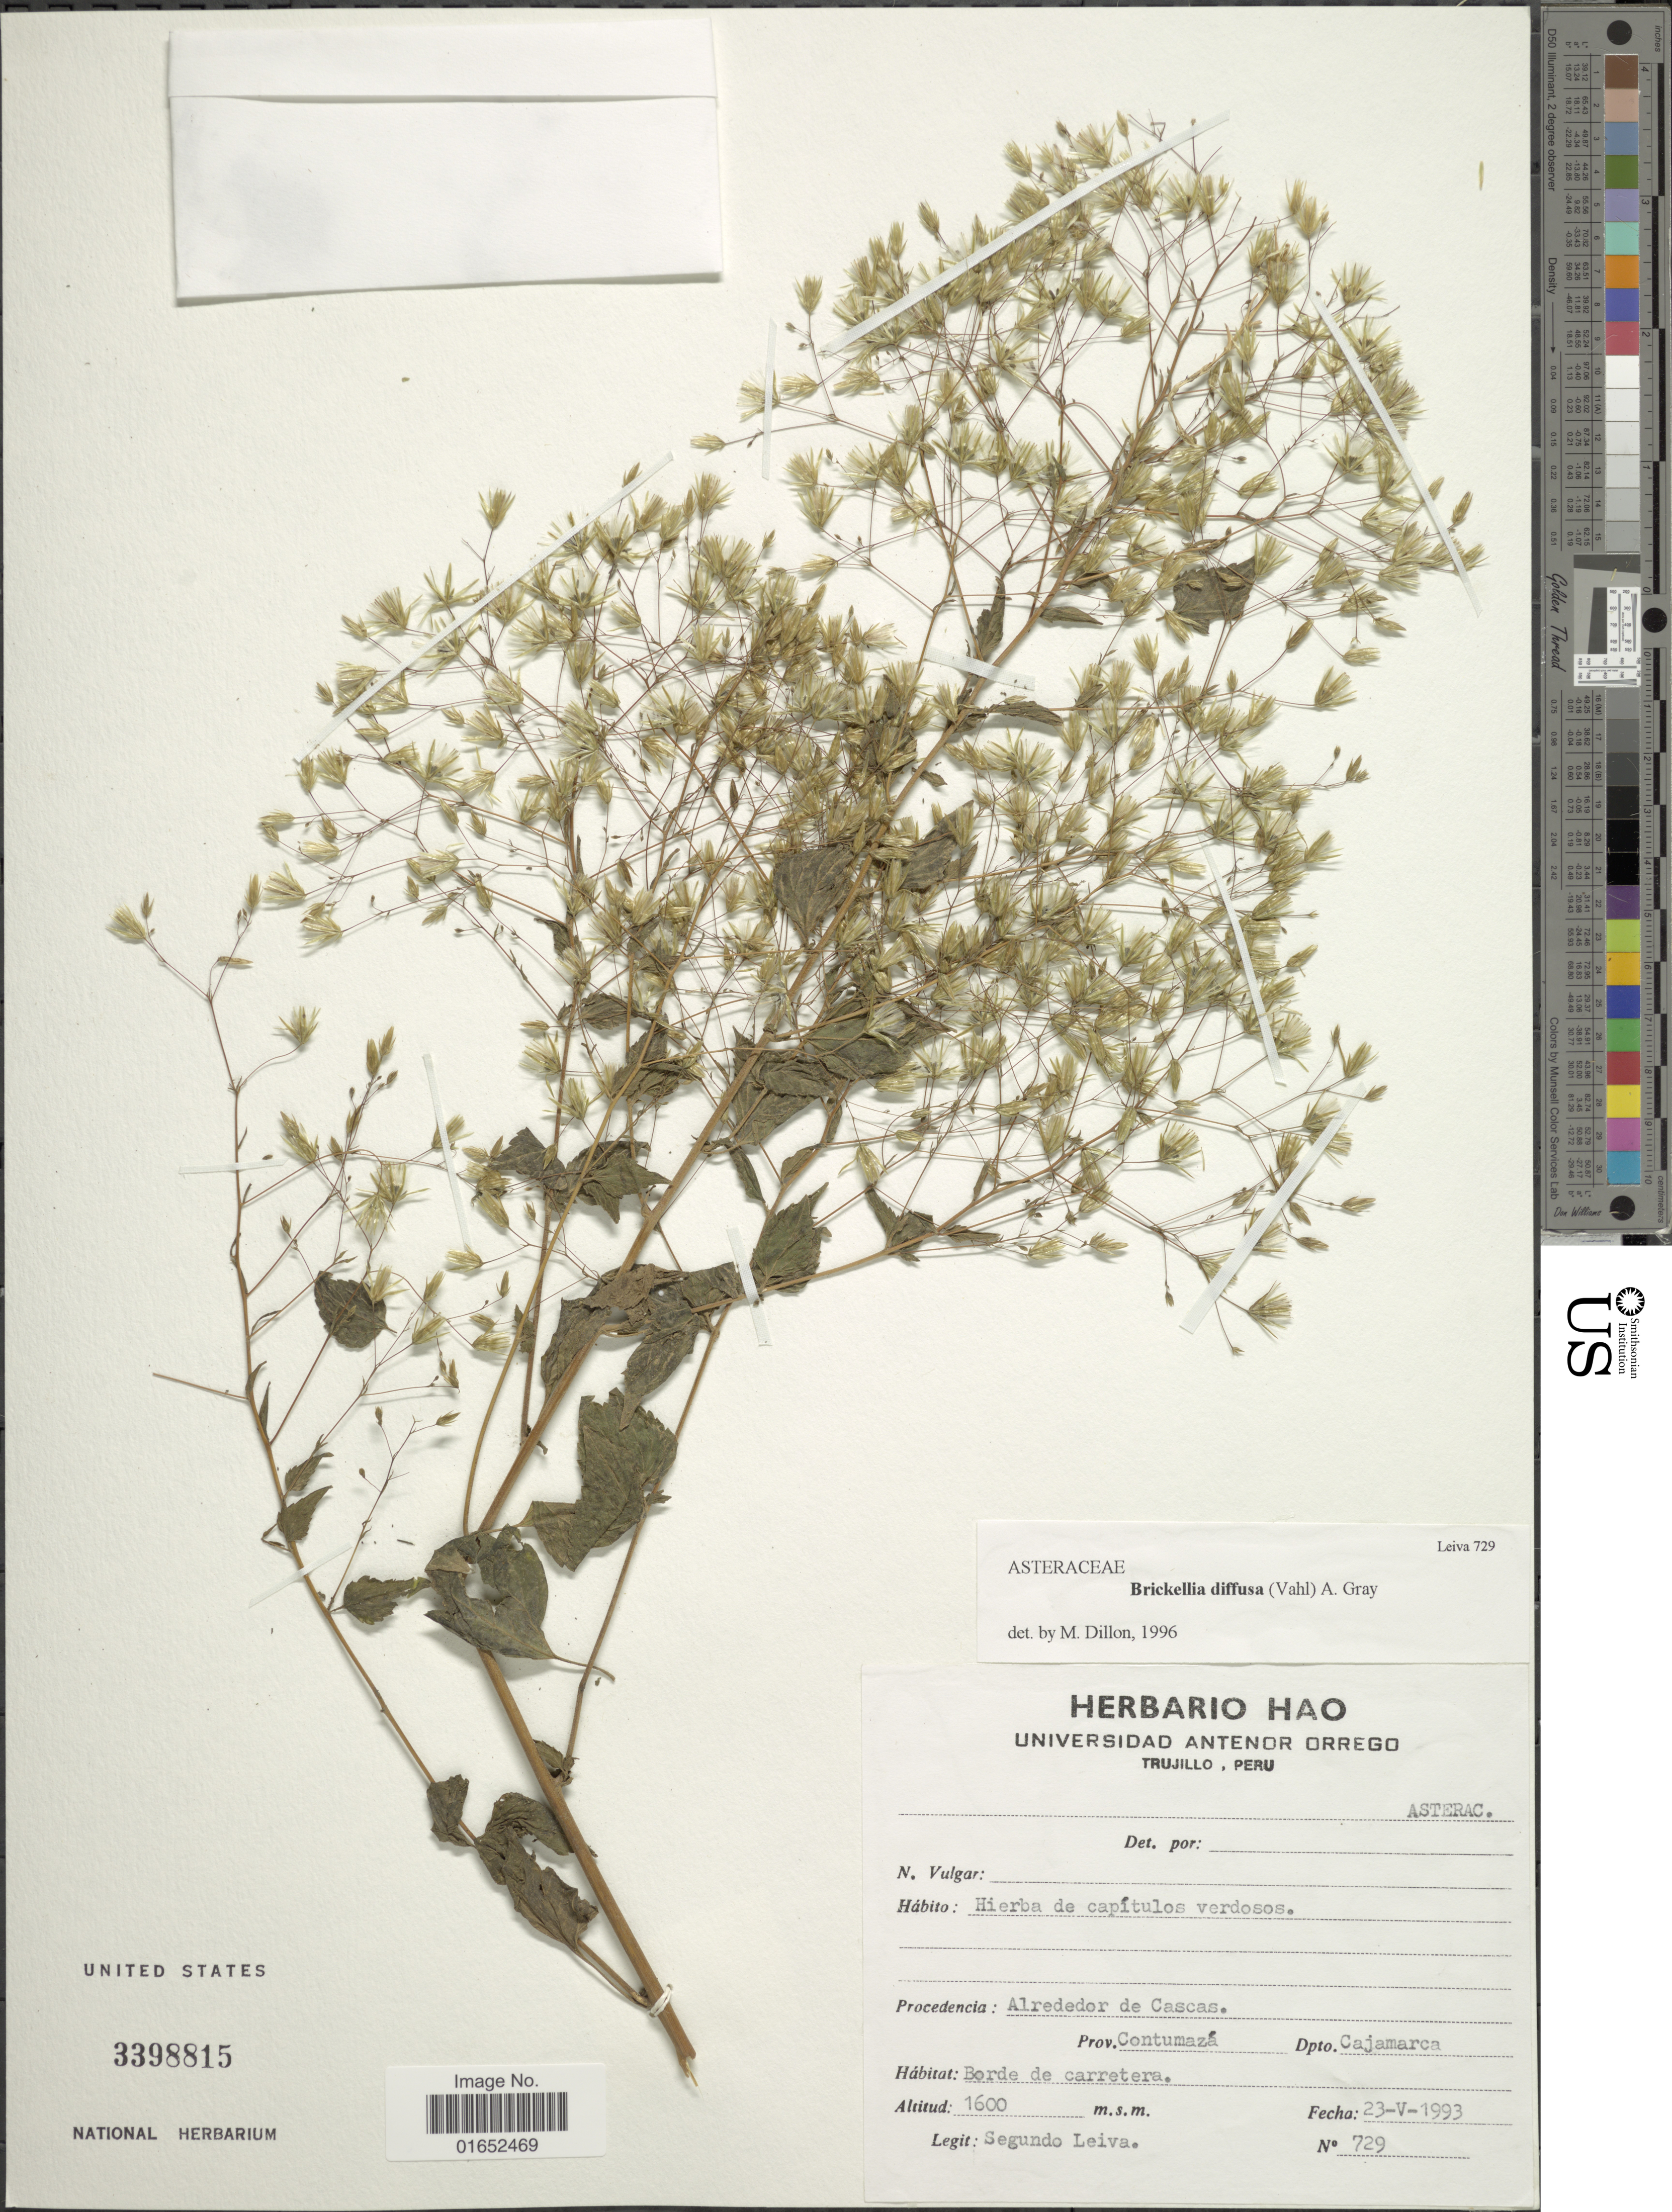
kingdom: Plantae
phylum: Tracheophyta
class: Magnoliopsida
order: Asterales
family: Asteraceae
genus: Brickellia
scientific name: Brickellia diffusa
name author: (Vahl) A. Gray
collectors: S. Leiva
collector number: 729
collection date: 1993-05-23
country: Peru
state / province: Cajamarca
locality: Alrededor de Cascas, Prov. Contumazá, Dpto. Cajamarca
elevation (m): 1600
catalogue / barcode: US 3398815